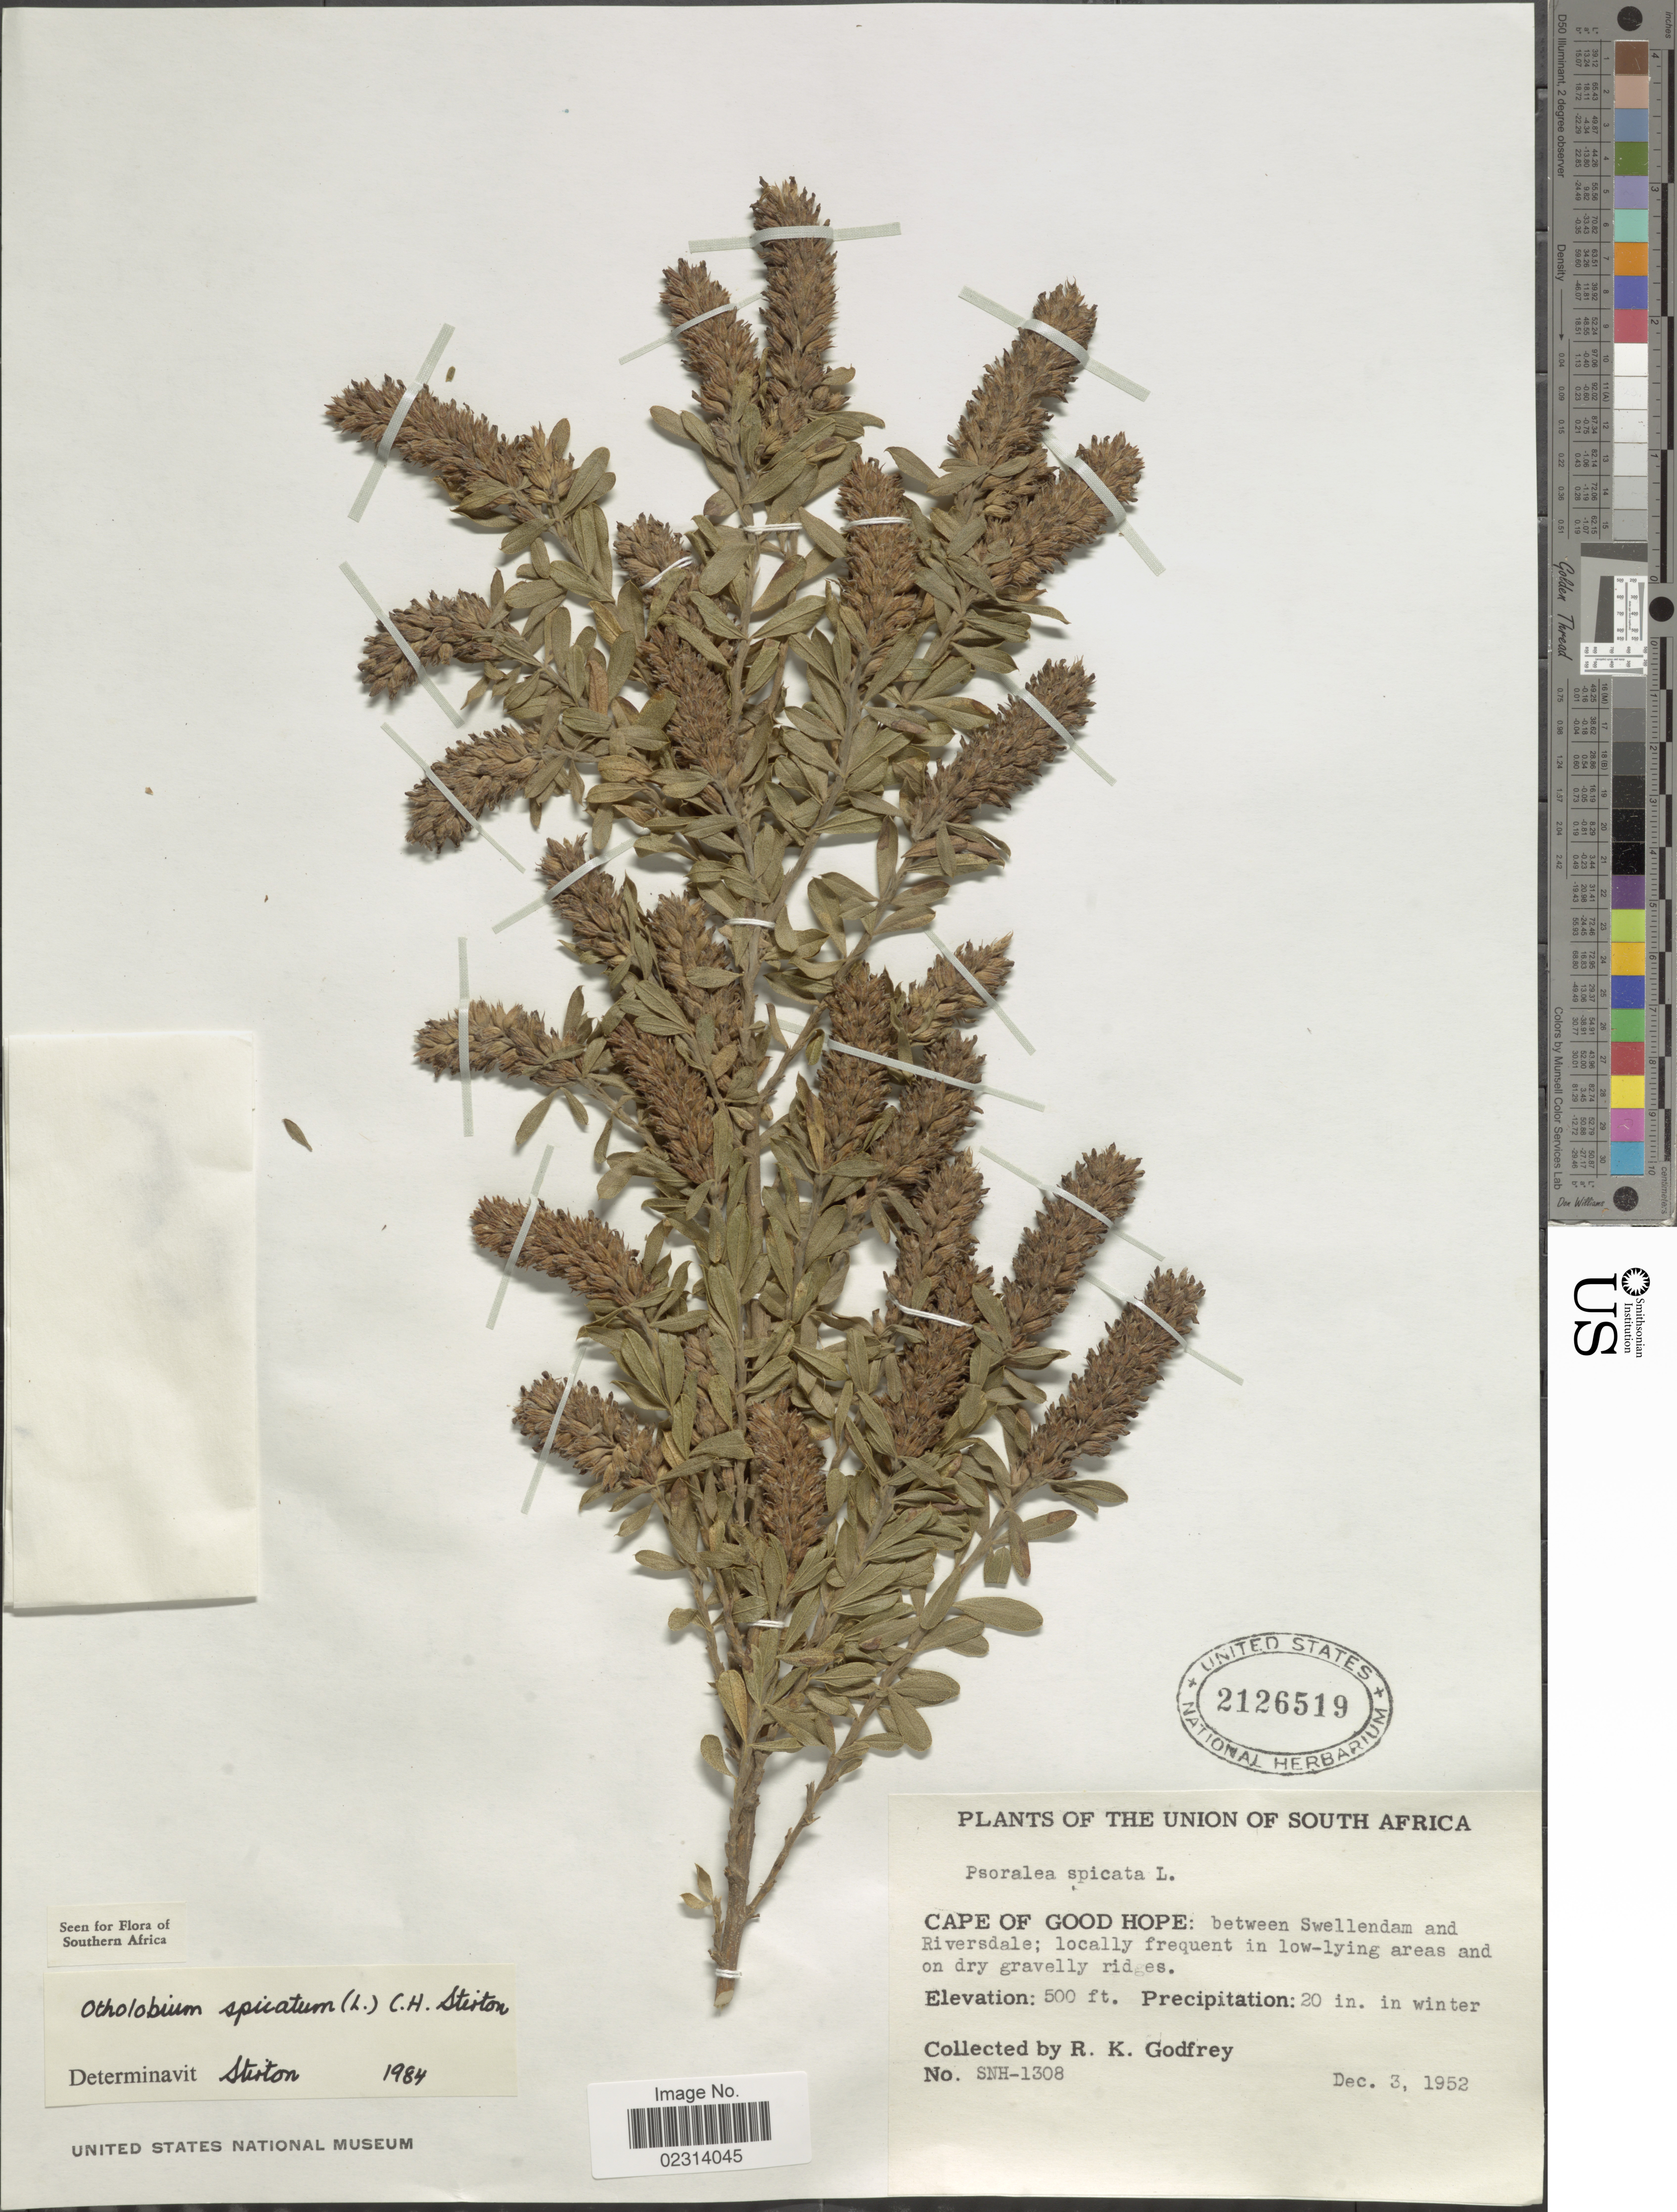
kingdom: Plantae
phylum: Tracheophyta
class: Magnoliopsida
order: Fabales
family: Fabaceae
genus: Otholobium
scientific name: Otholobium spicatum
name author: C.H. Stirt.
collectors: R. K. Godfrey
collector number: SNH-1308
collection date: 1952-12-03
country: South Africa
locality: The Union of South Africa, Cape of Good Hope: between Swellendam and Riverside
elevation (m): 152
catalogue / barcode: US 21265119